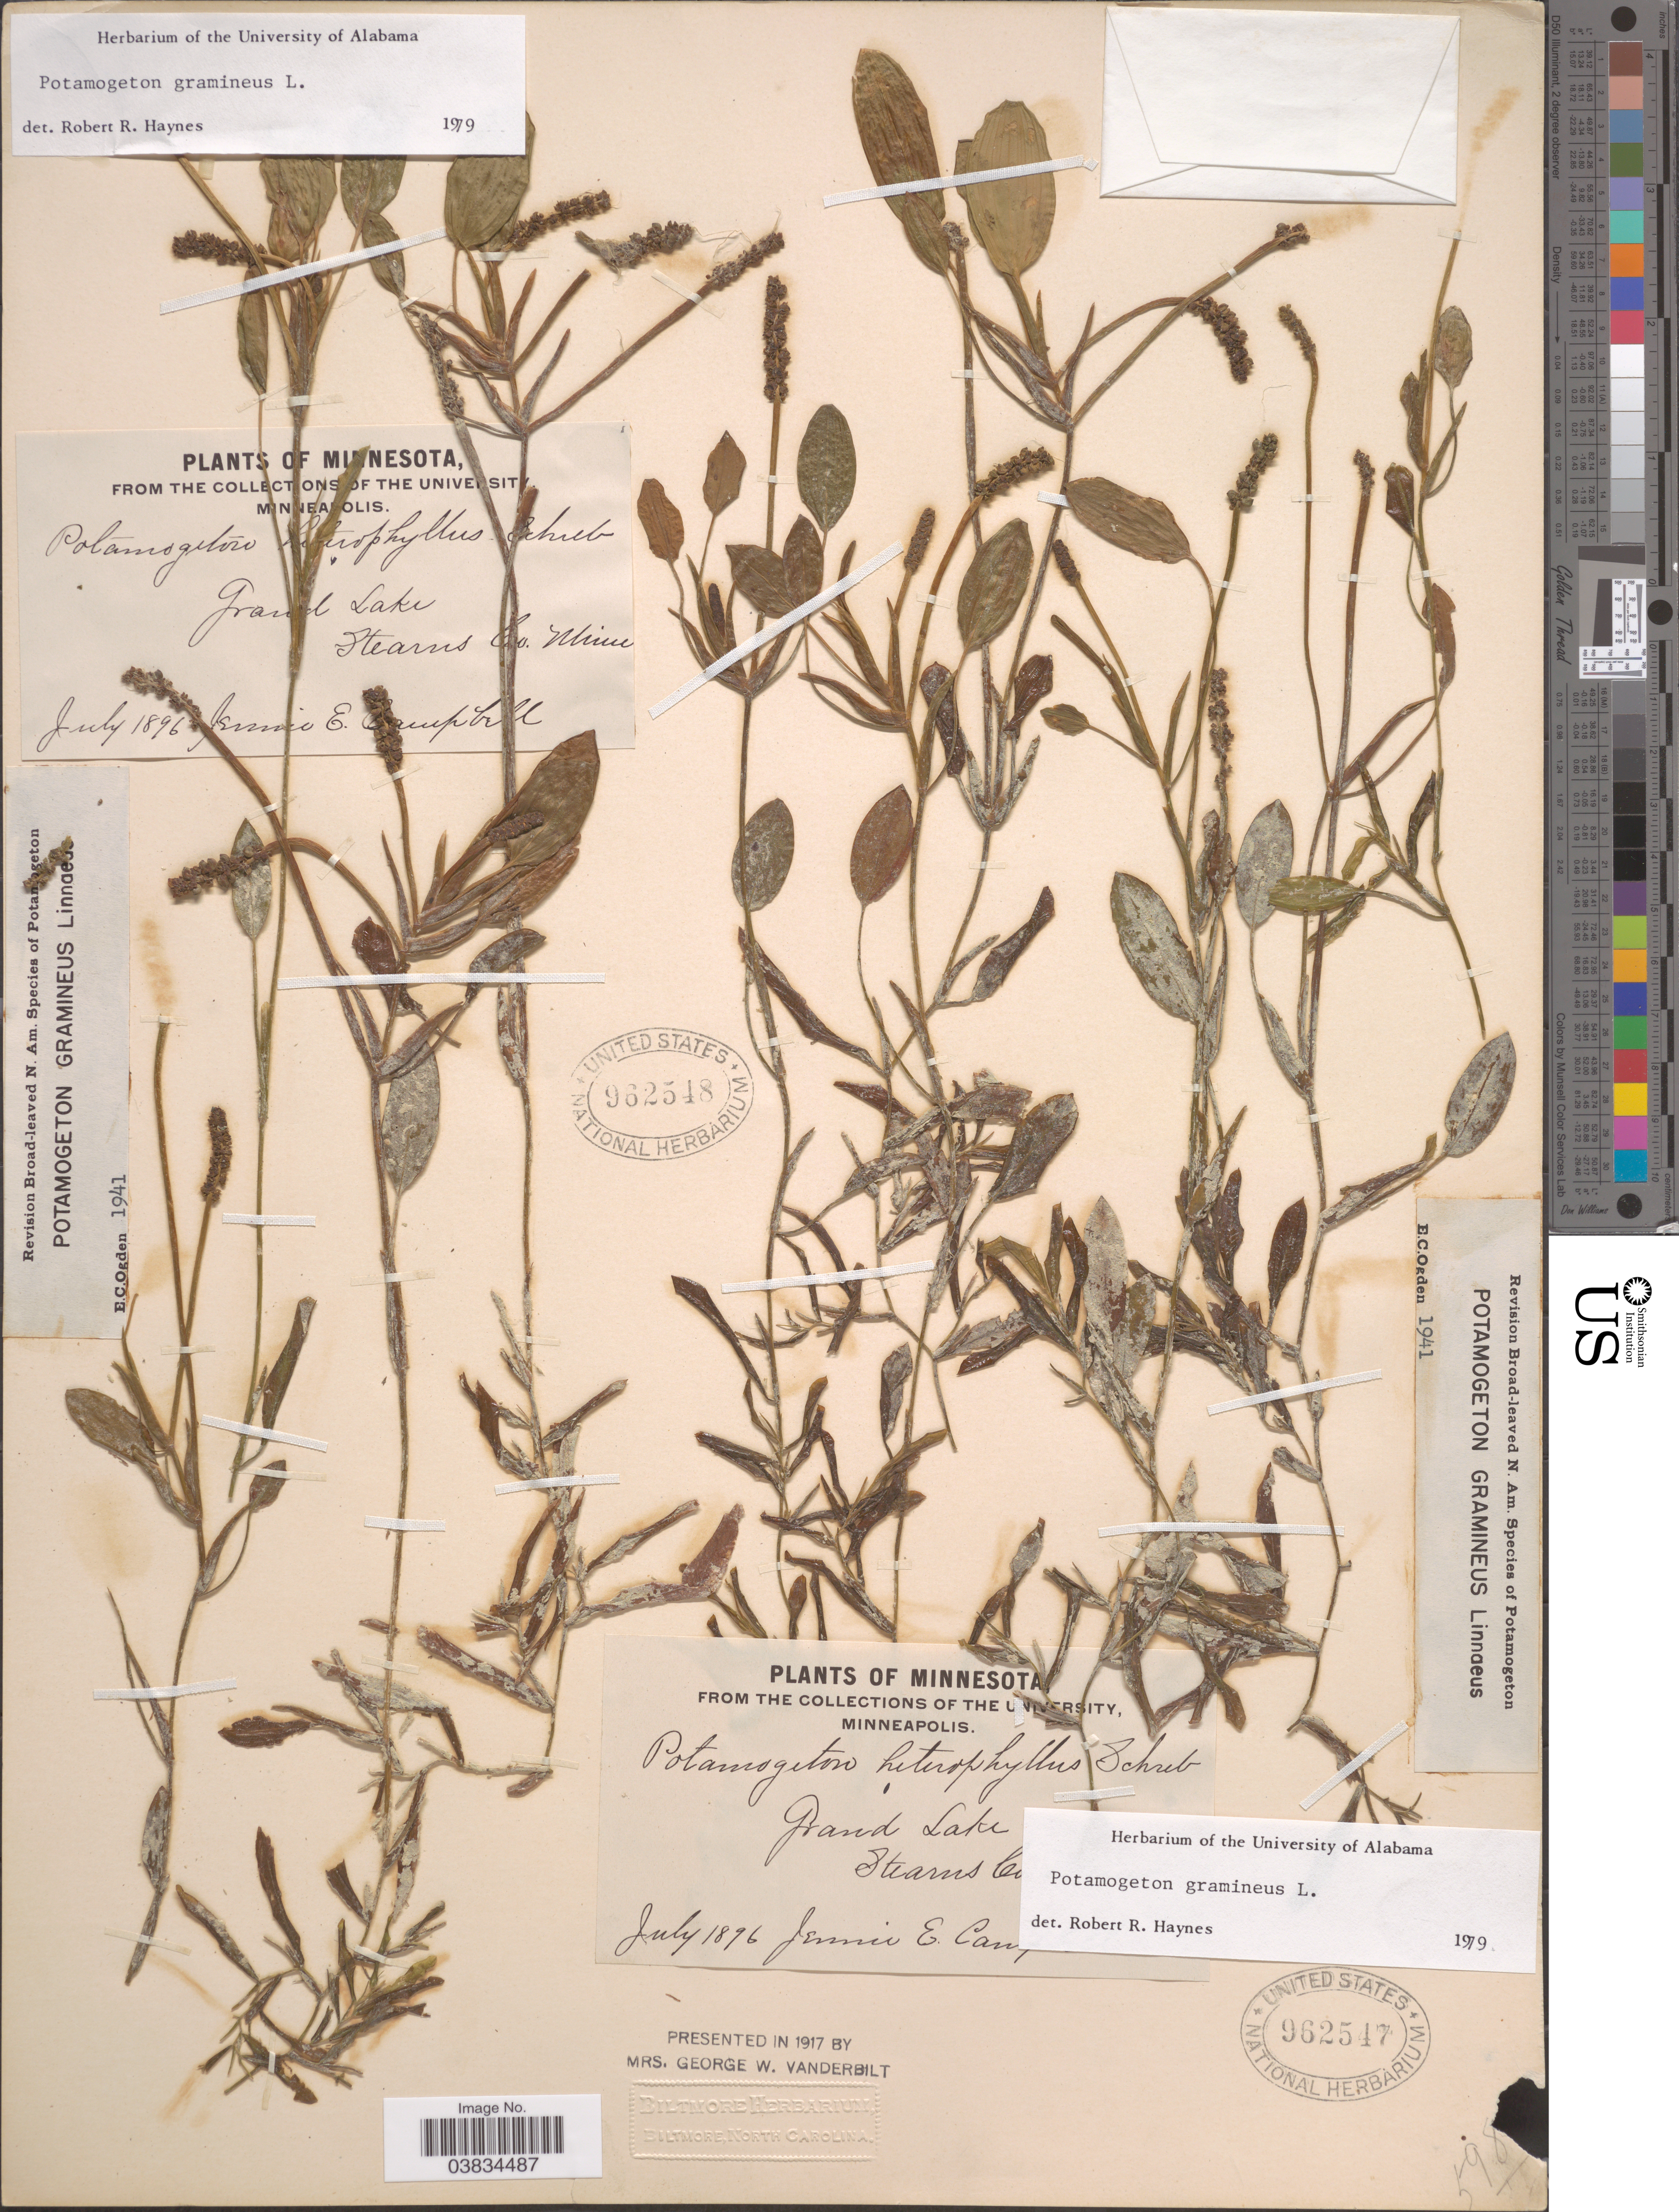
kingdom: Plantae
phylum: Tracheophyta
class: Liliopsida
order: Alismatales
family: Potamogetonaceae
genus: Potamogeton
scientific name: Potamogeton gramineus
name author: L.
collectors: J. E. Campbell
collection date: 1896-07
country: United States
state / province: Minnesota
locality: Grand Lake, Stearns Co.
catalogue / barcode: US 962547